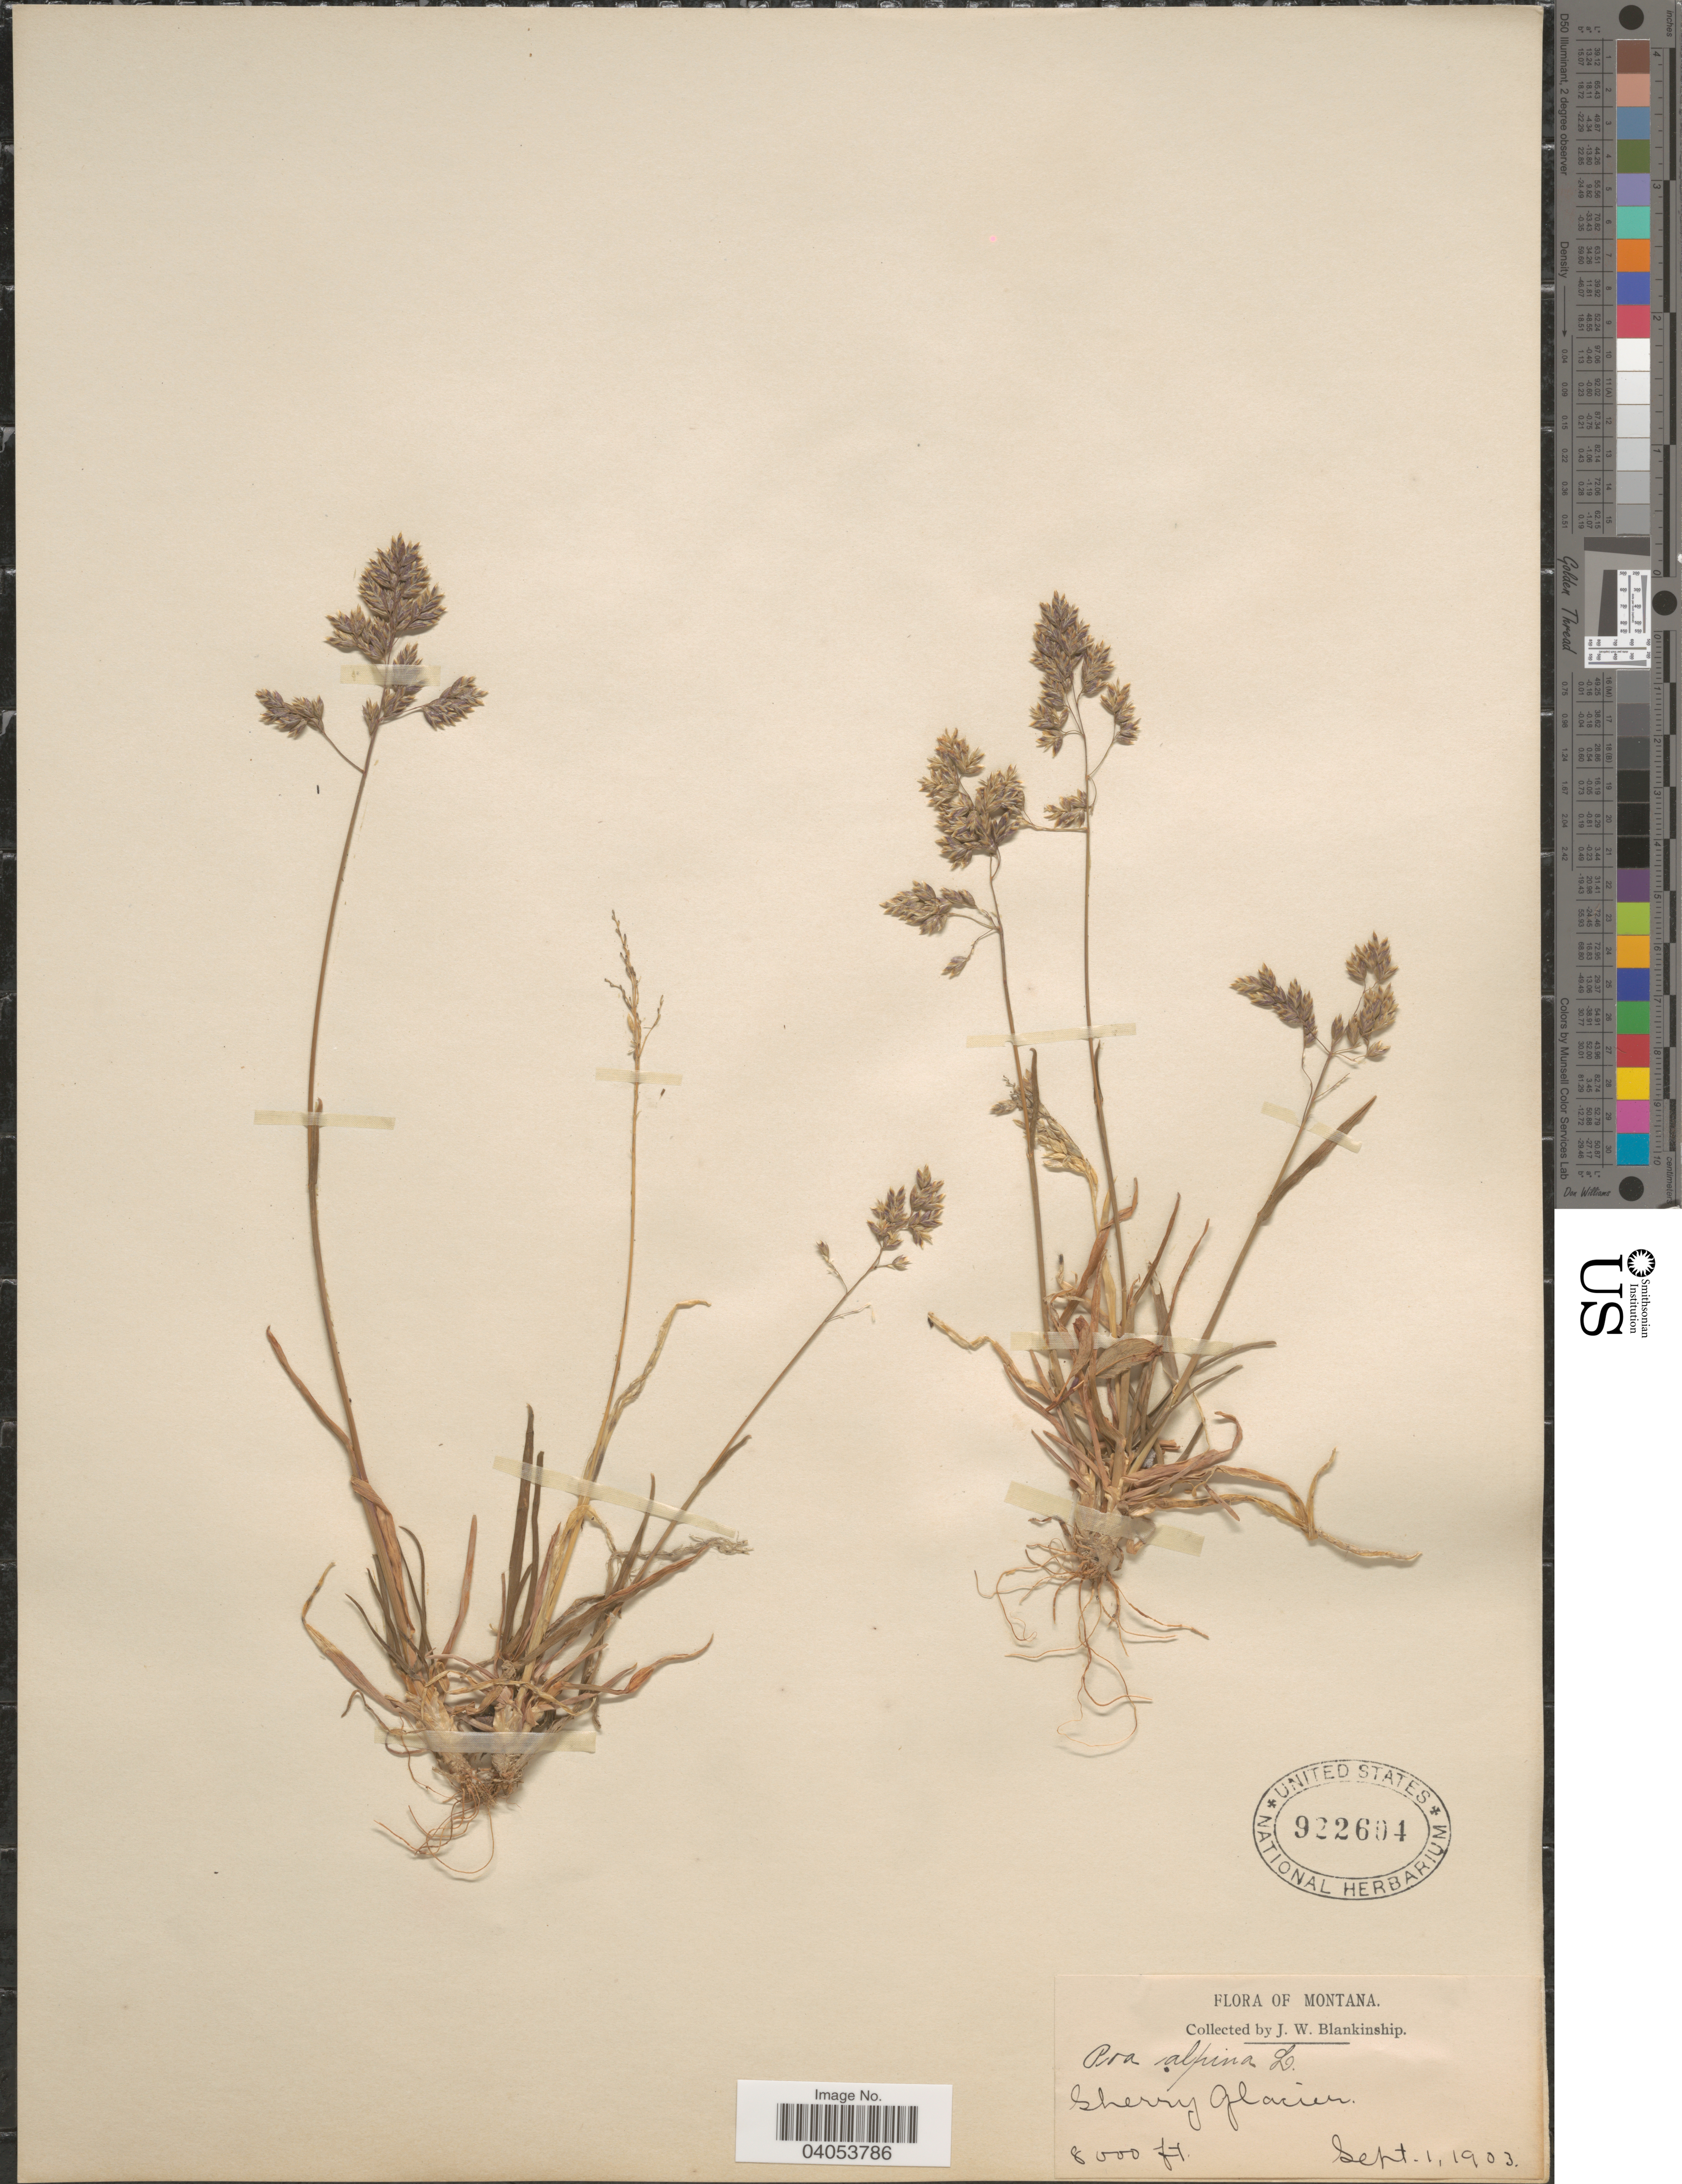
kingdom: Plantae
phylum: Tracheophyta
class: Liliopsida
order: Poales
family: Poaceae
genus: Poa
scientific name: Poa alpina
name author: L.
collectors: J. W. Blankinship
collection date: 1903-09-01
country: United States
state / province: Montana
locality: Sherry Glacier.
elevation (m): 2438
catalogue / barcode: US 922604